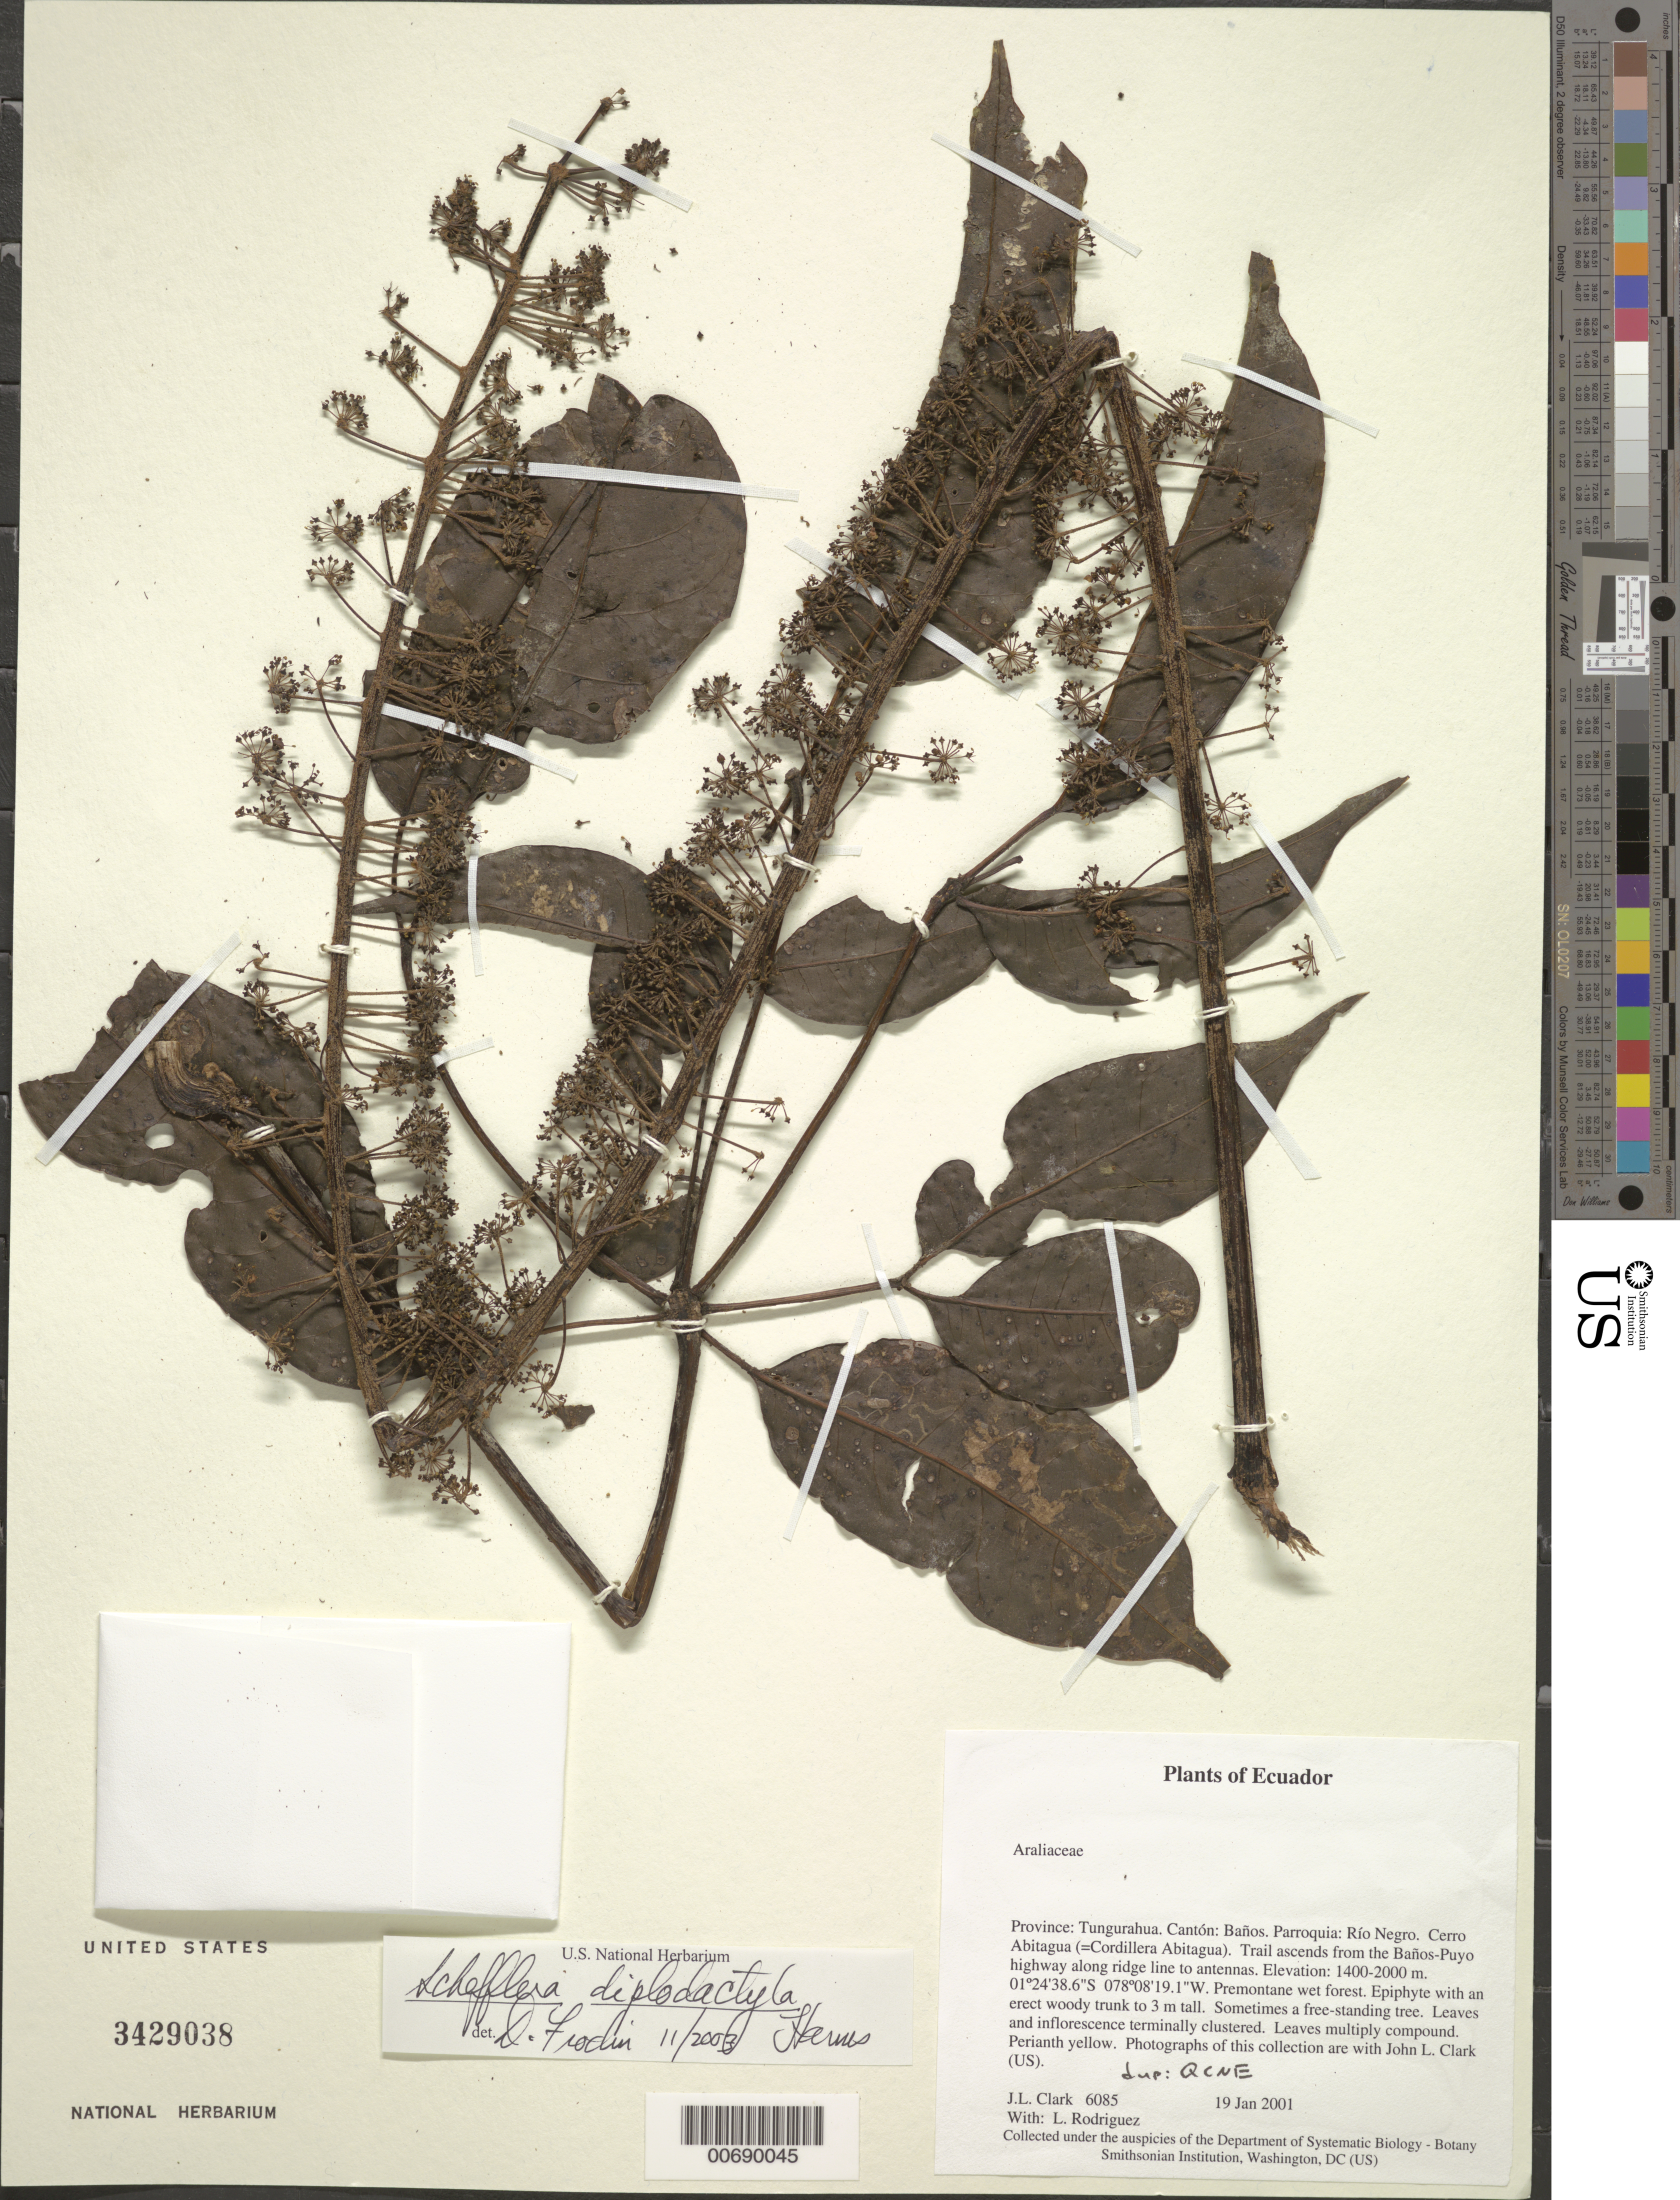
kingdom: Plantae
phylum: Tracheophyta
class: Magnoliopsida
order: Apiales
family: Araliaceae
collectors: J. L. Clark & L. Rodriguez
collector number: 6085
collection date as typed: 19 Jan 2001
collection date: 2001-01-19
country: Ecuador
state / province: Tungurahua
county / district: Baños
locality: Parroquia: Río Negro. Cerro Abitagua (=Cordillera Abitagua). Trail ascends from the Baños-Puyo highway along ridge line to antennas.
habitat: Premontane wet forest.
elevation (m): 1400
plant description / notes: QCNE, US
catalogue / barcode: US 3429038